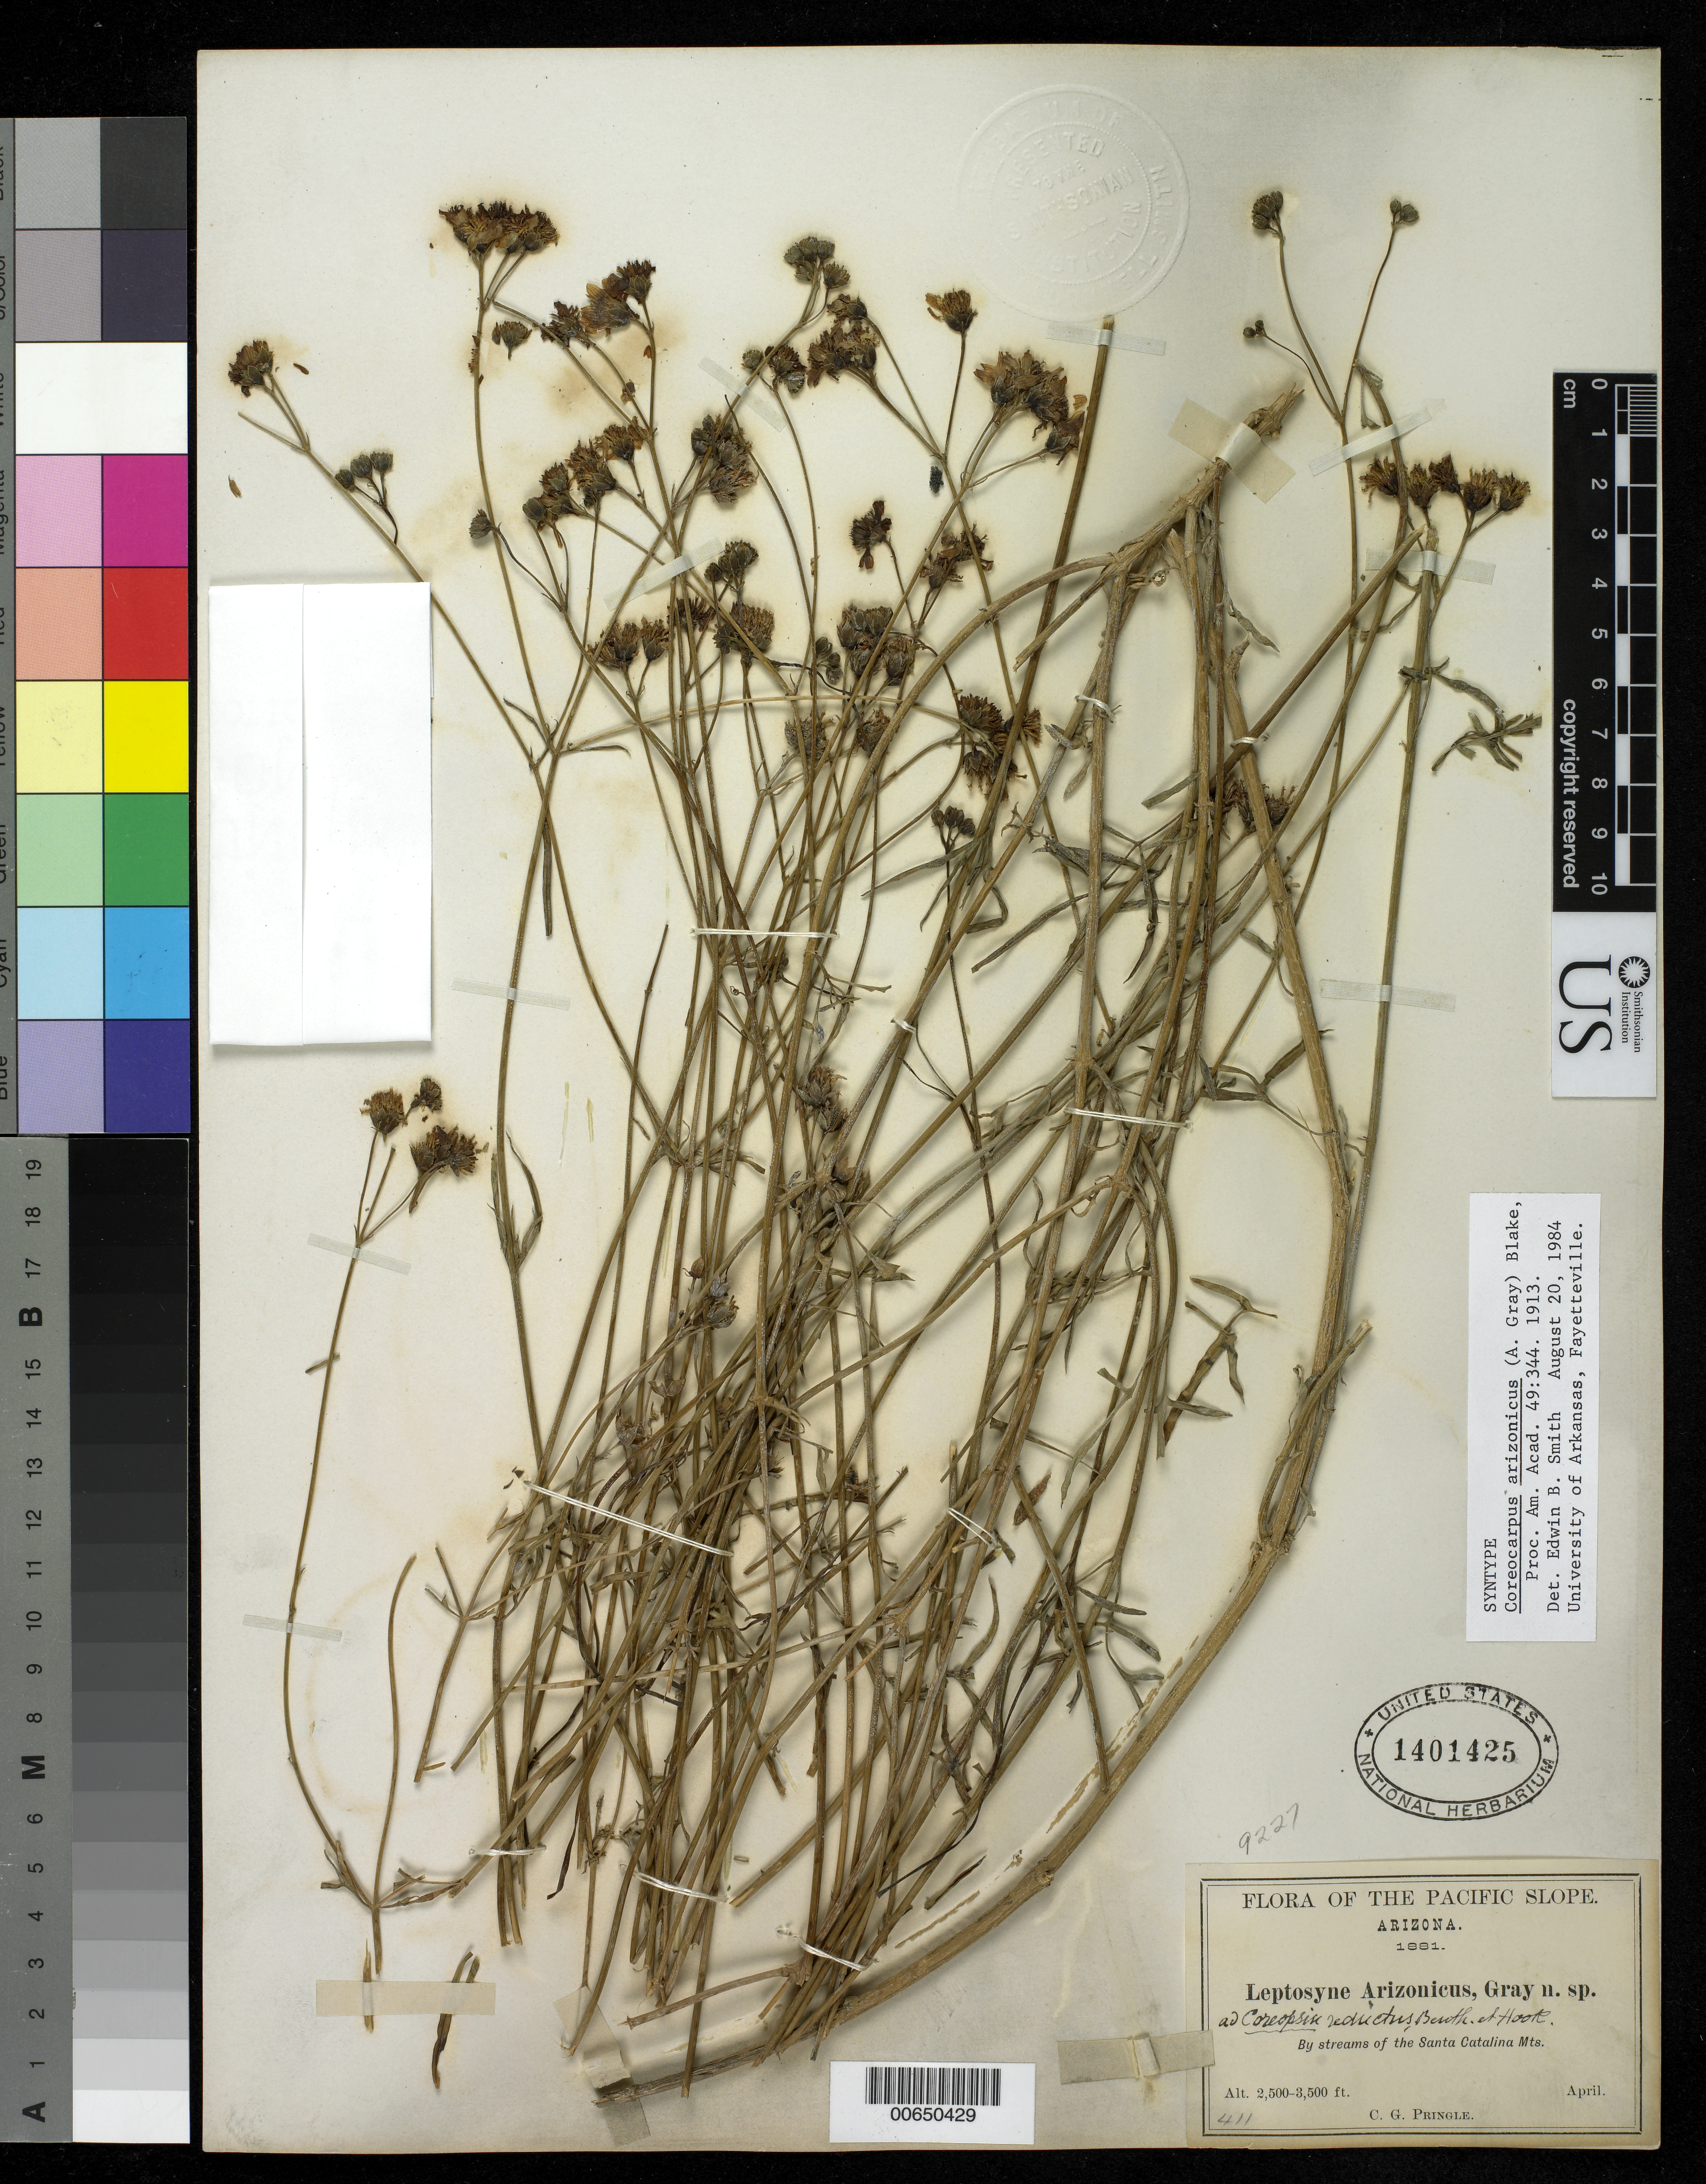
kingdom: Plantae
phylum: Tracheophyta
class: Magnoliopsida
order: Asterales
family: Asteraceae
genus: Leptosyne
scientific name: Leptosyne arizonica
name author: A. Gray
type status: Isolectotype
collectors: C. G. Pringle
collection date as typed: Apr 1881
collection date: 1881-04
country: United States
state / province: Arizona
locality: By streams of the Santa Catalina Mts.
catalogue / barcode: US 1401425